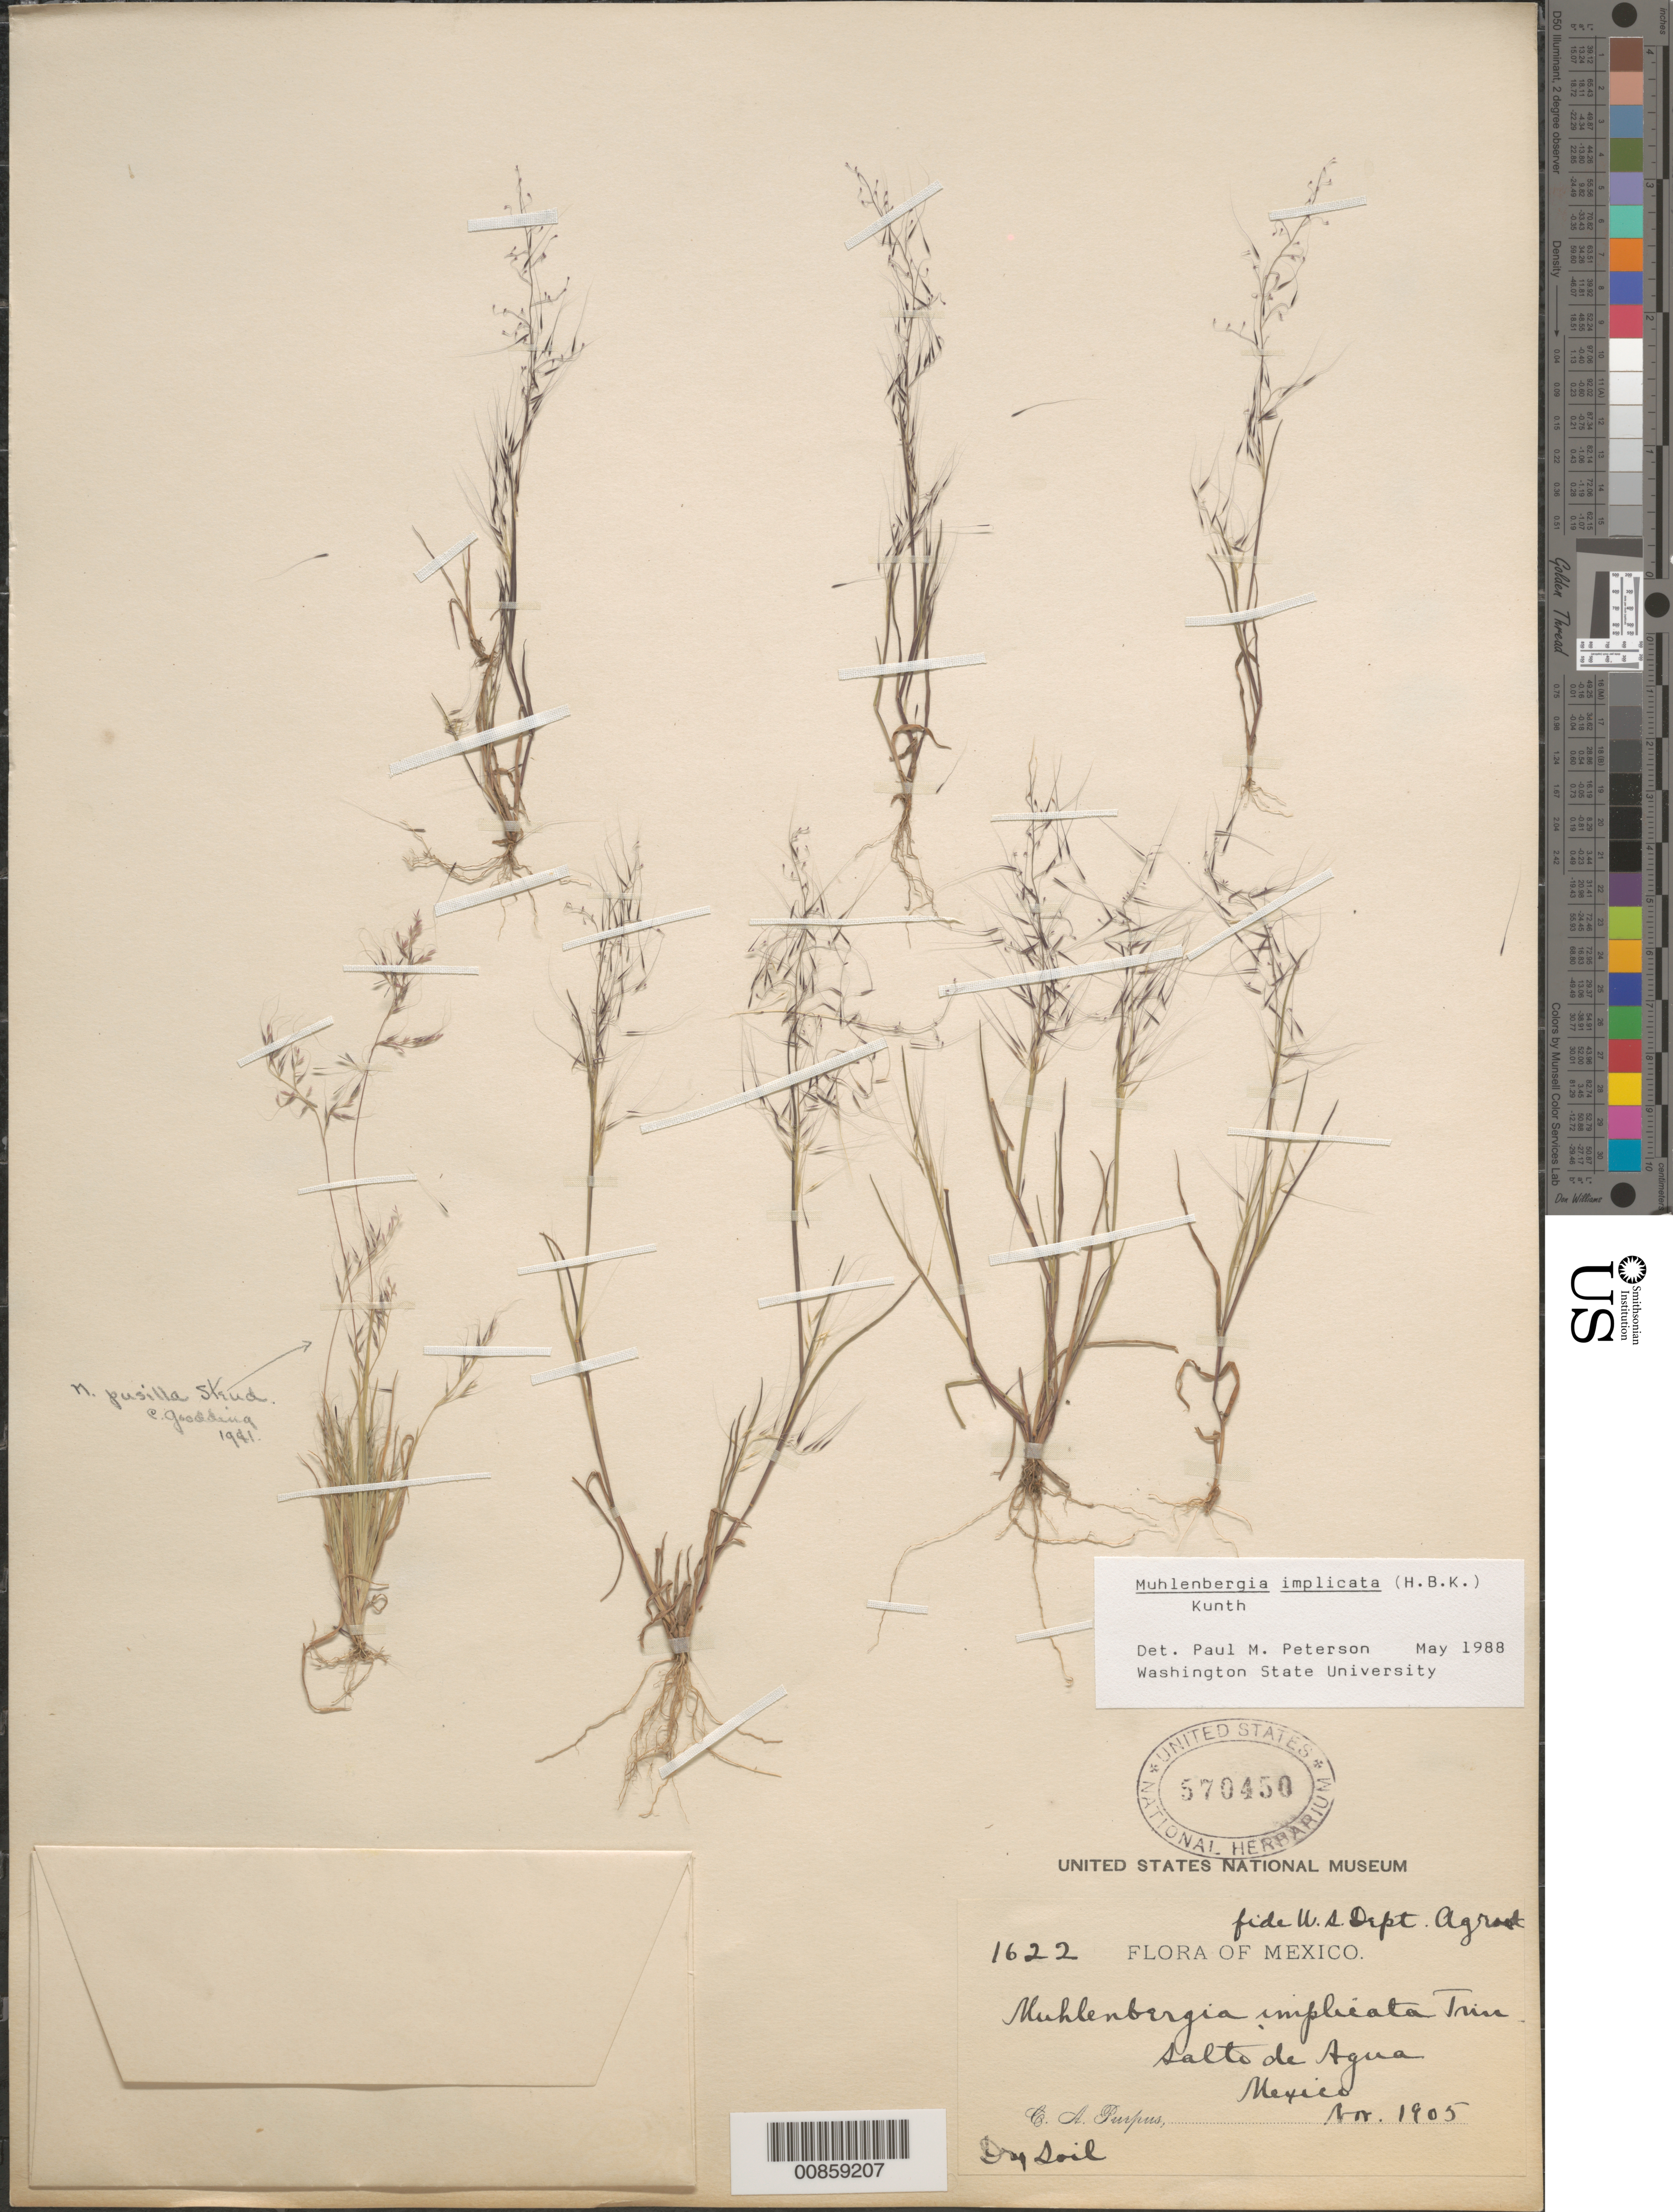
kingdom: Plantae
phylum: Tracheophyta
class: Liliopsida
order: Poales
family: Poaceae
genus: Muhlenbergia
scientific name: Muhlenbergia implicata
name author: (Kunth) Trin.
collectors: C. A. Purpus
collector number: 1622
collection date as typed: Nov 1905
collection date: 1905-11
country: Mexico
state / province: Distrito Federal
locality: Salto de Agua, D.F.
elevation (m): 2250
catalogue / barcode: US 570450